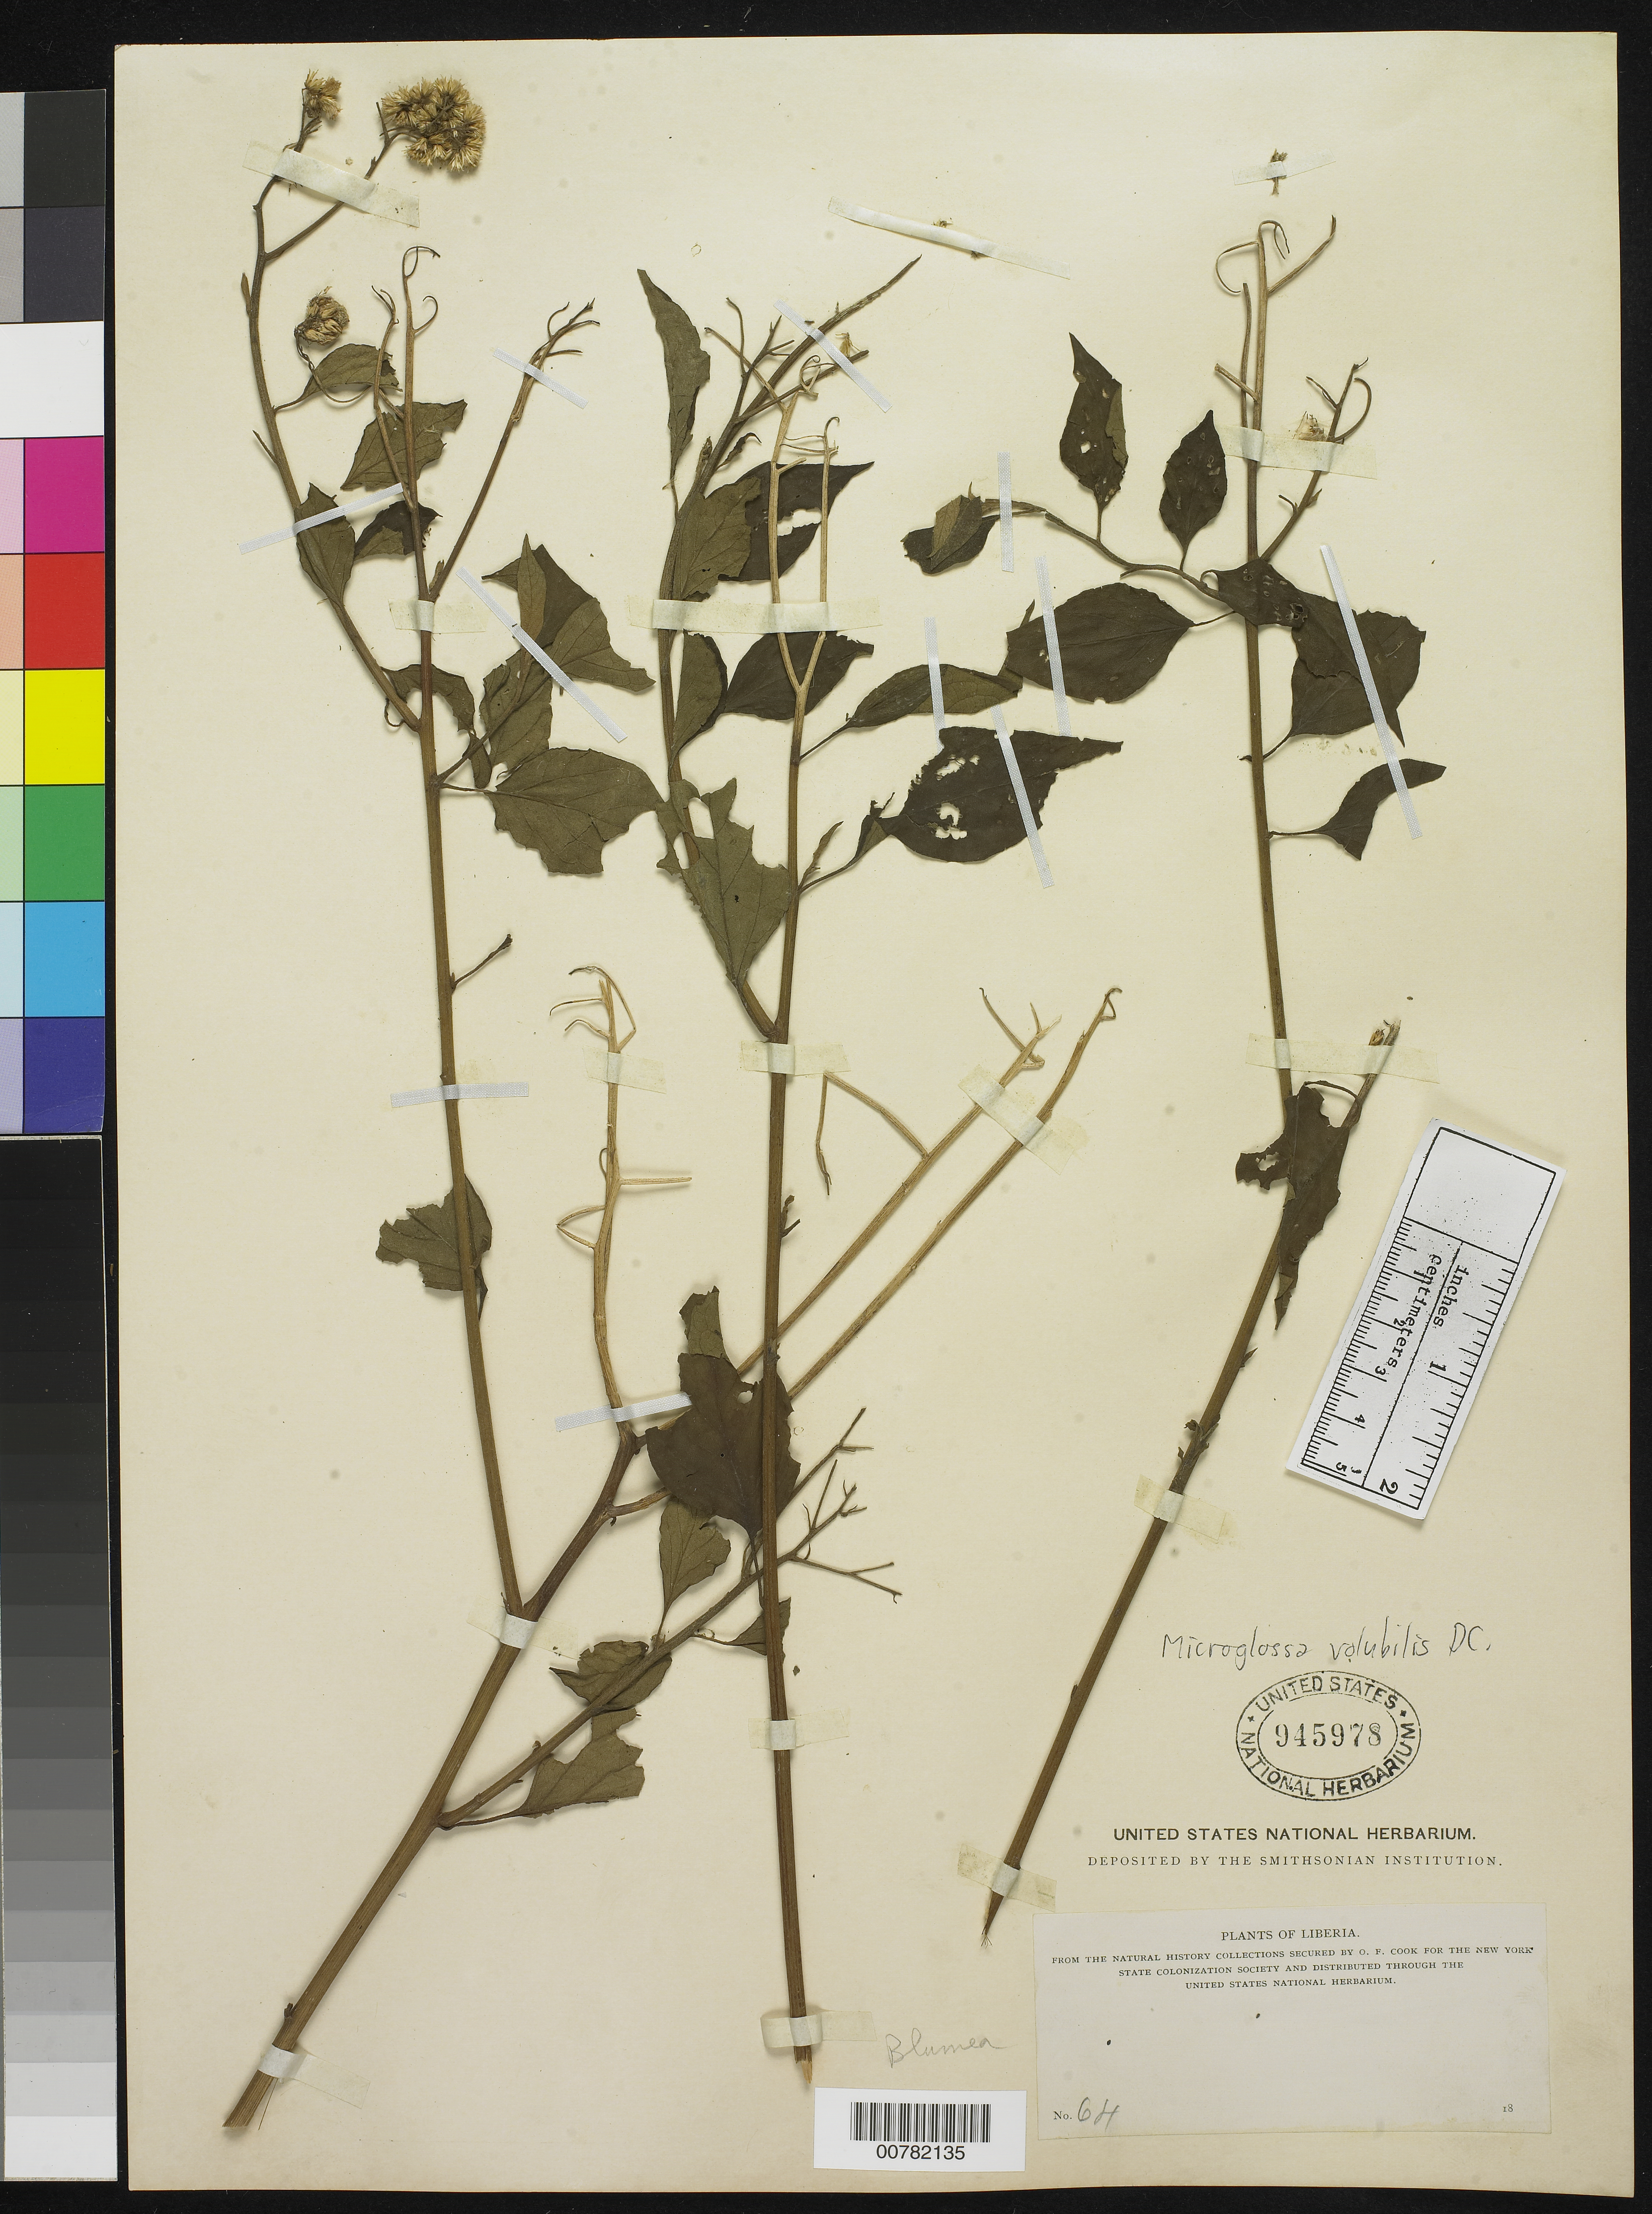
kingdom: Plantae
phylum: Tracheophyta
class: Magnoliopsida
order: Asterales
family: Asteraceae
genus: Microglossa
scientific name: Microglossa volubilis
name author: DC.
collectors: O. F. Cook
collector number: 64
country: Liberia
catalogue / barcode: US 945978